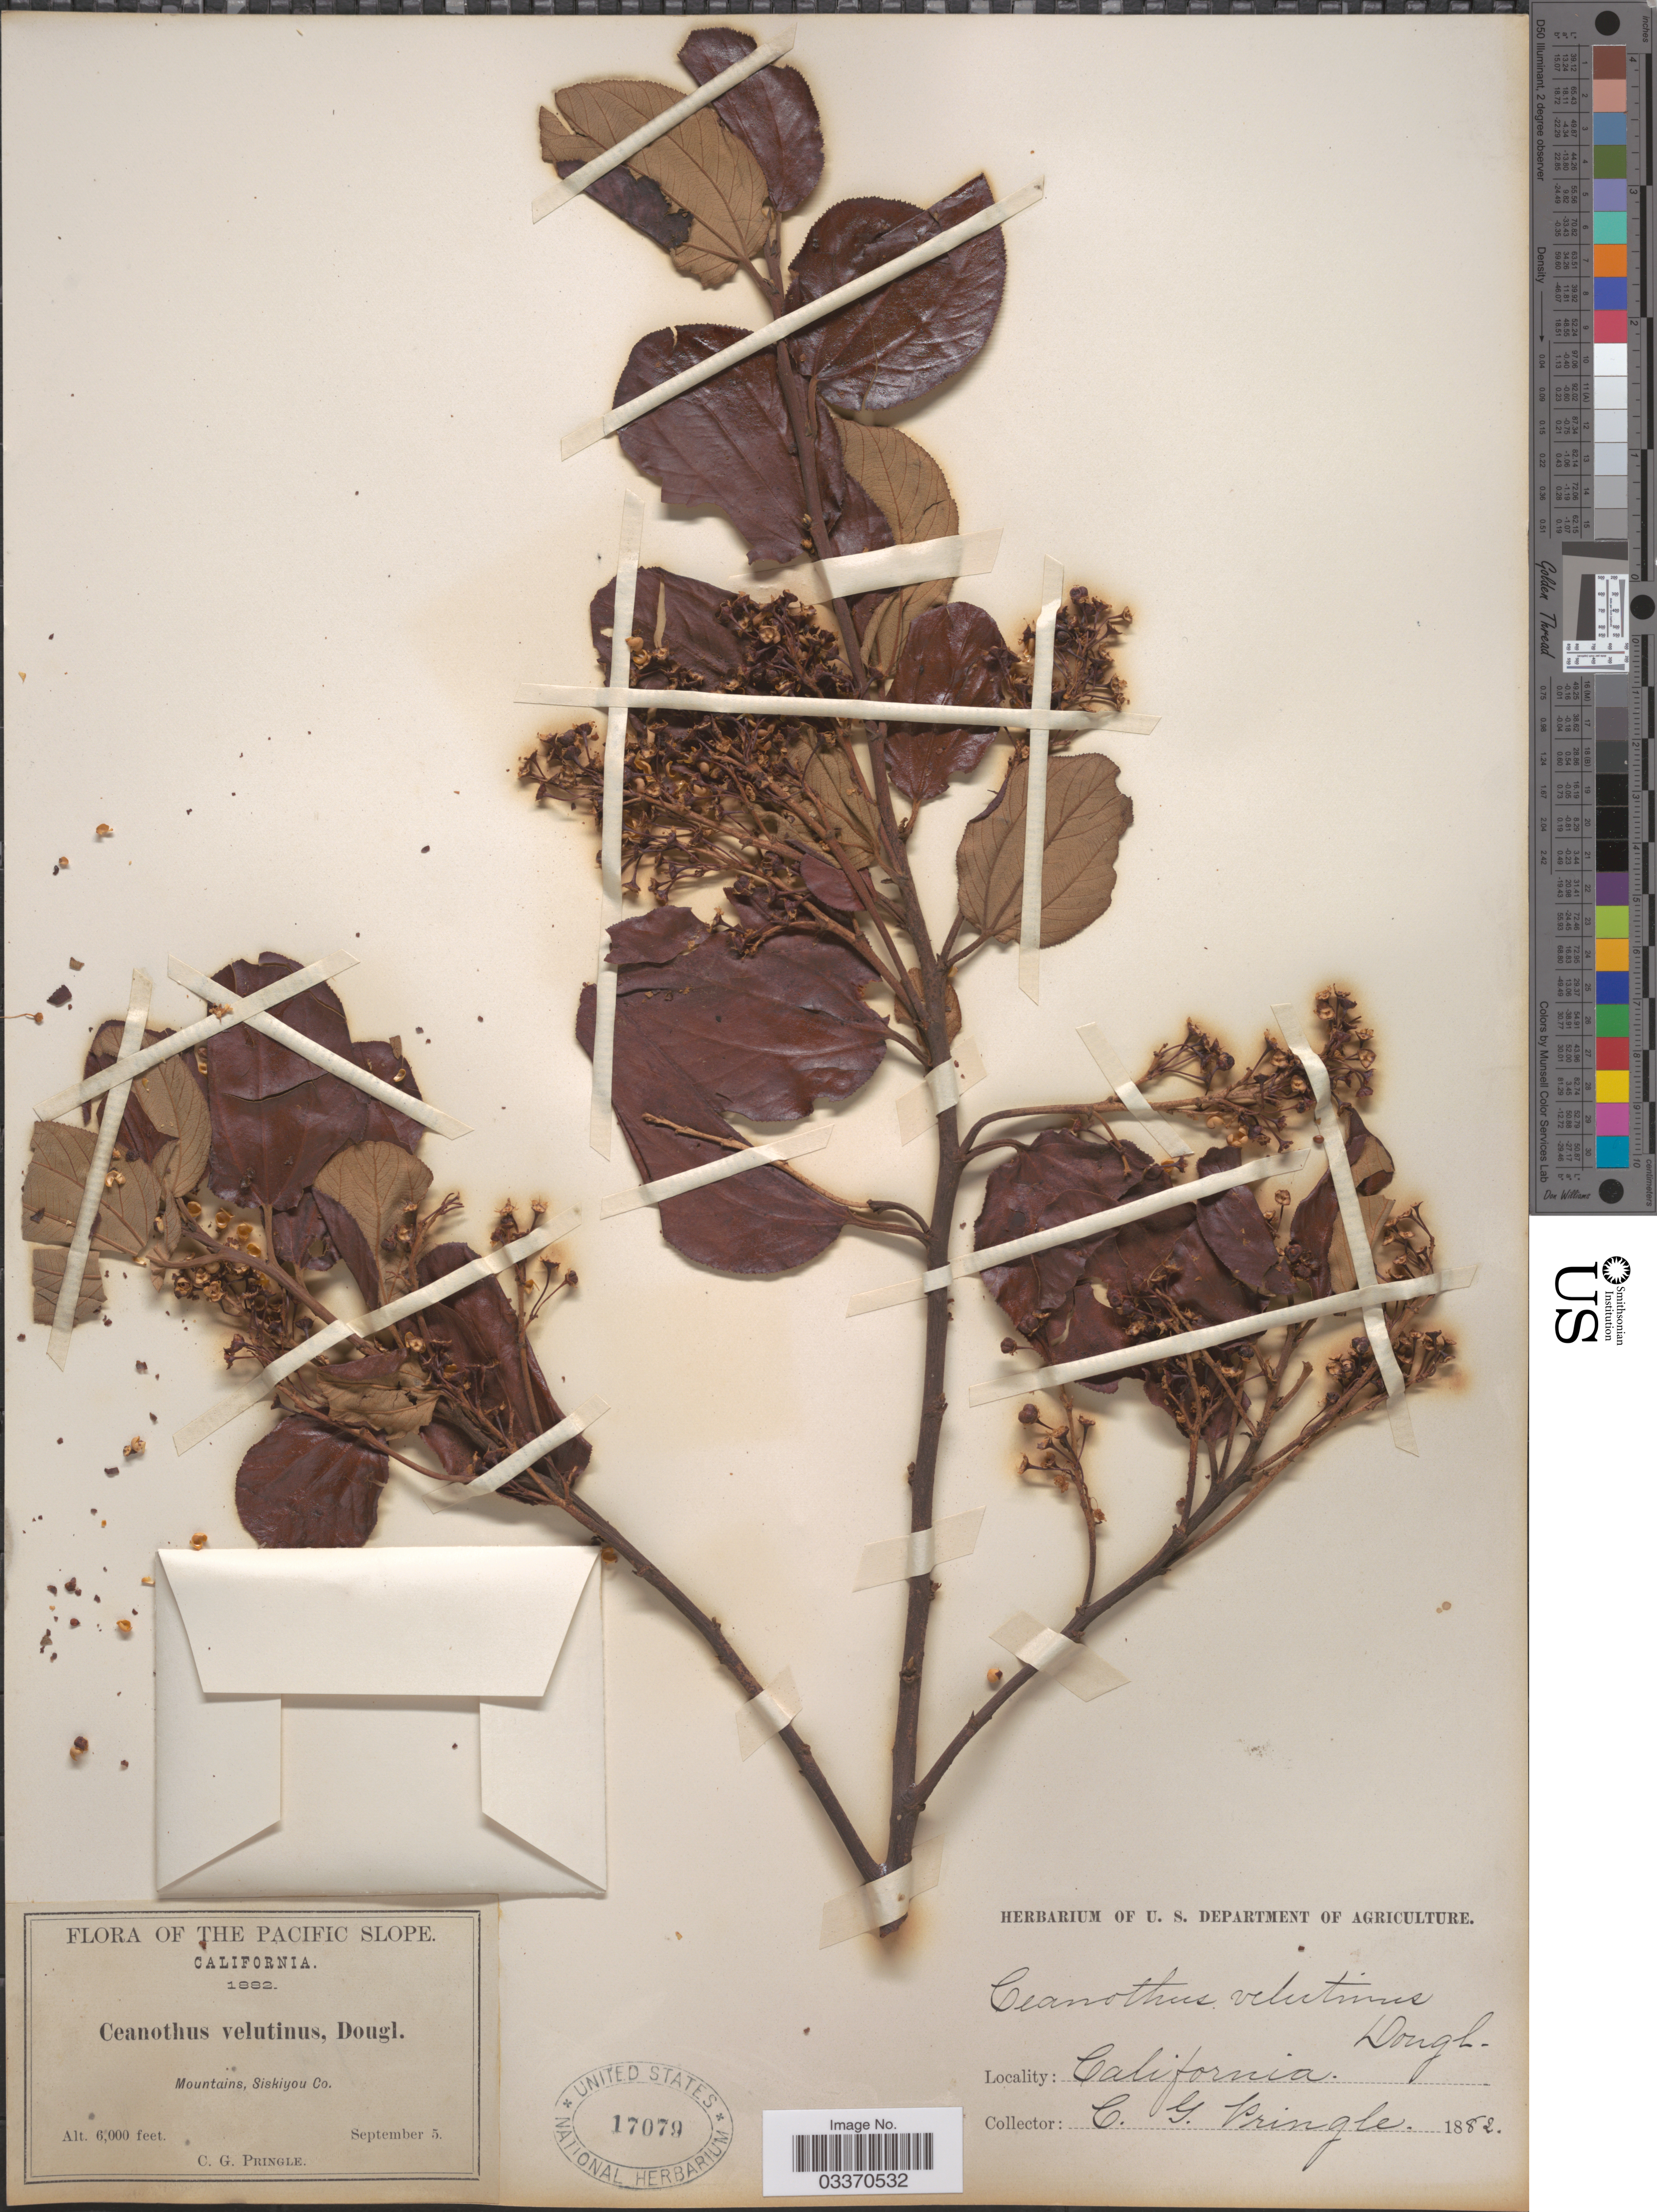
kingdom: Plantae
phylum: Tracheophyta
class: Magnoliopsida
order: Rosales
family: Rhamnaceae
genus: Ceanothus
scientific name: Ceanothus velutinus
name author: Douglas ex Hook.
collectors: C. G. Pringle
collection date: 1882-09-05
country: United States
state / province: California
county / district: Siskiyou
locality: The Pacific Slope. Mountains, Siskiyou Co.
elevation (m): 1829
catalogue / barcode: US 17079